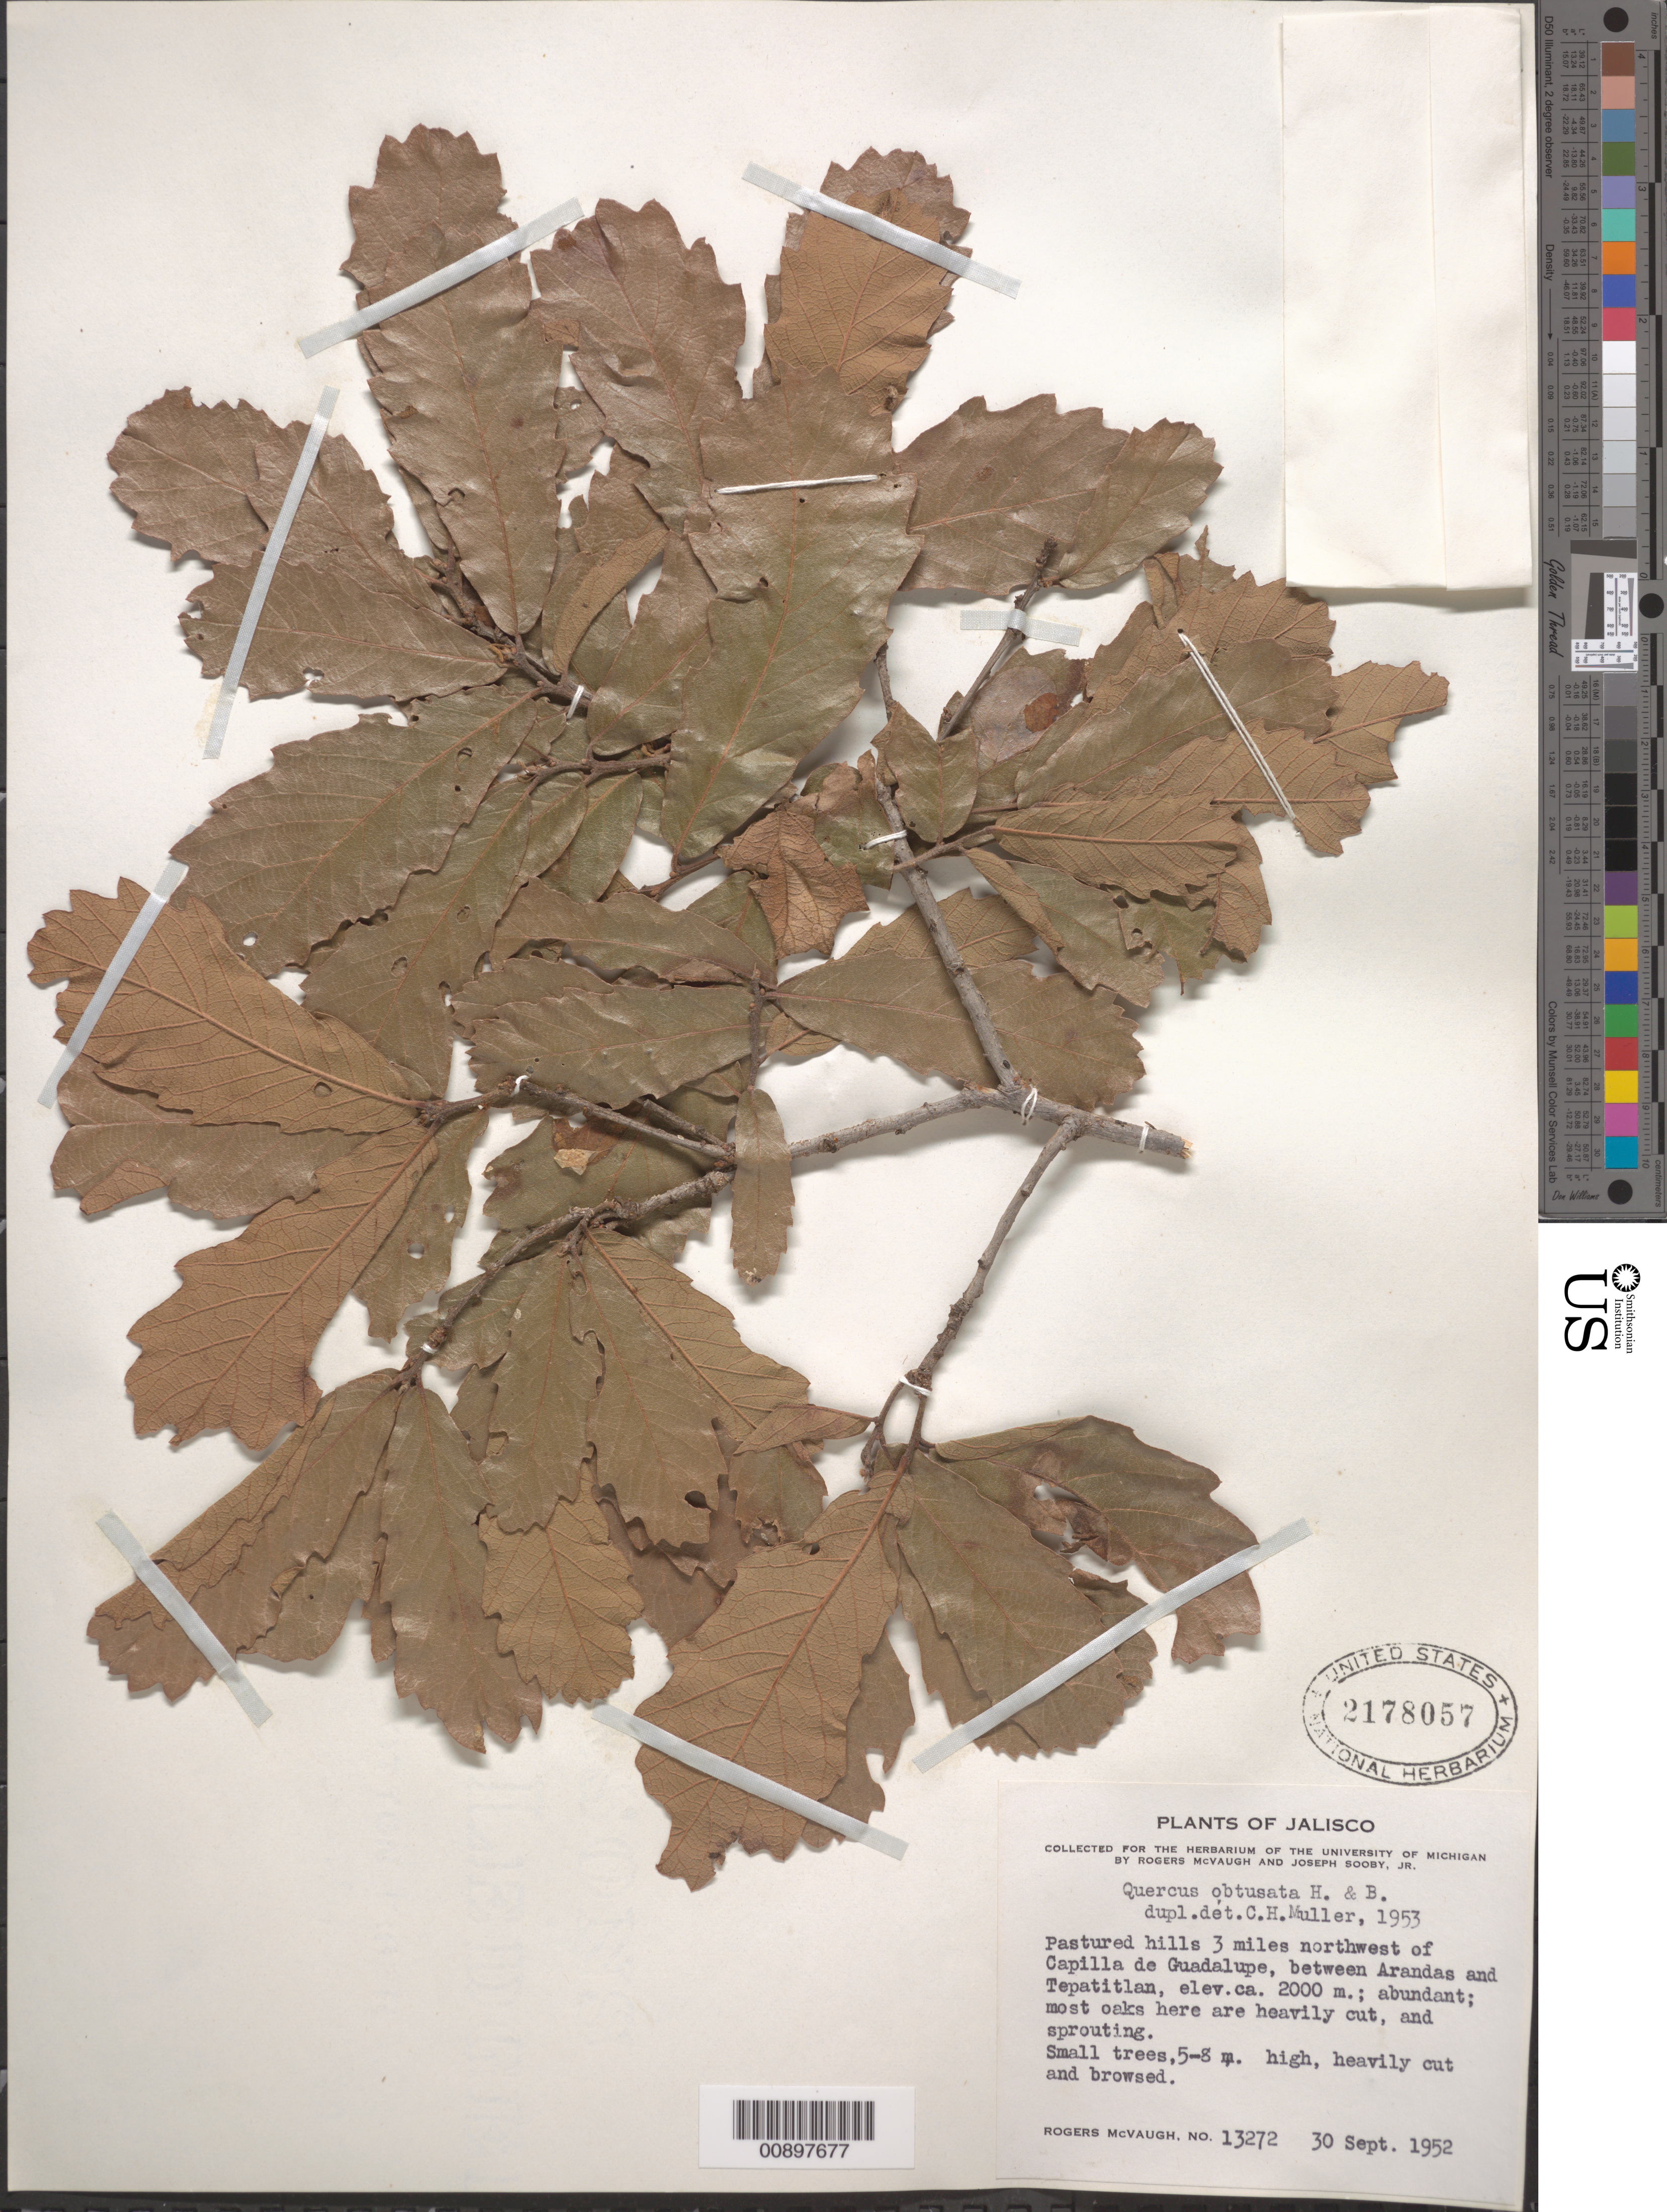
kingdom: Plantae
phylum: Tracheophyta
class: Magnoliopsida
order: Fagales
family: Fagaceae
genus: Quercus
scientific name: Quercus obtusata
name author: Humb. & Bonpl.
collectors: R. McVaugh & J. Sooby Jr.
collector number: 13272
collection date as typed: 30 Sep 1952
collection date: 1952-09-30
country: Mexico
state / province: Jalisco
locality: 3 miles northwest of Capilla de Guadalupe, between Arandas and Tepatitlan.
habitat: Pastured hills.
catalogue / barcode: US 2178057